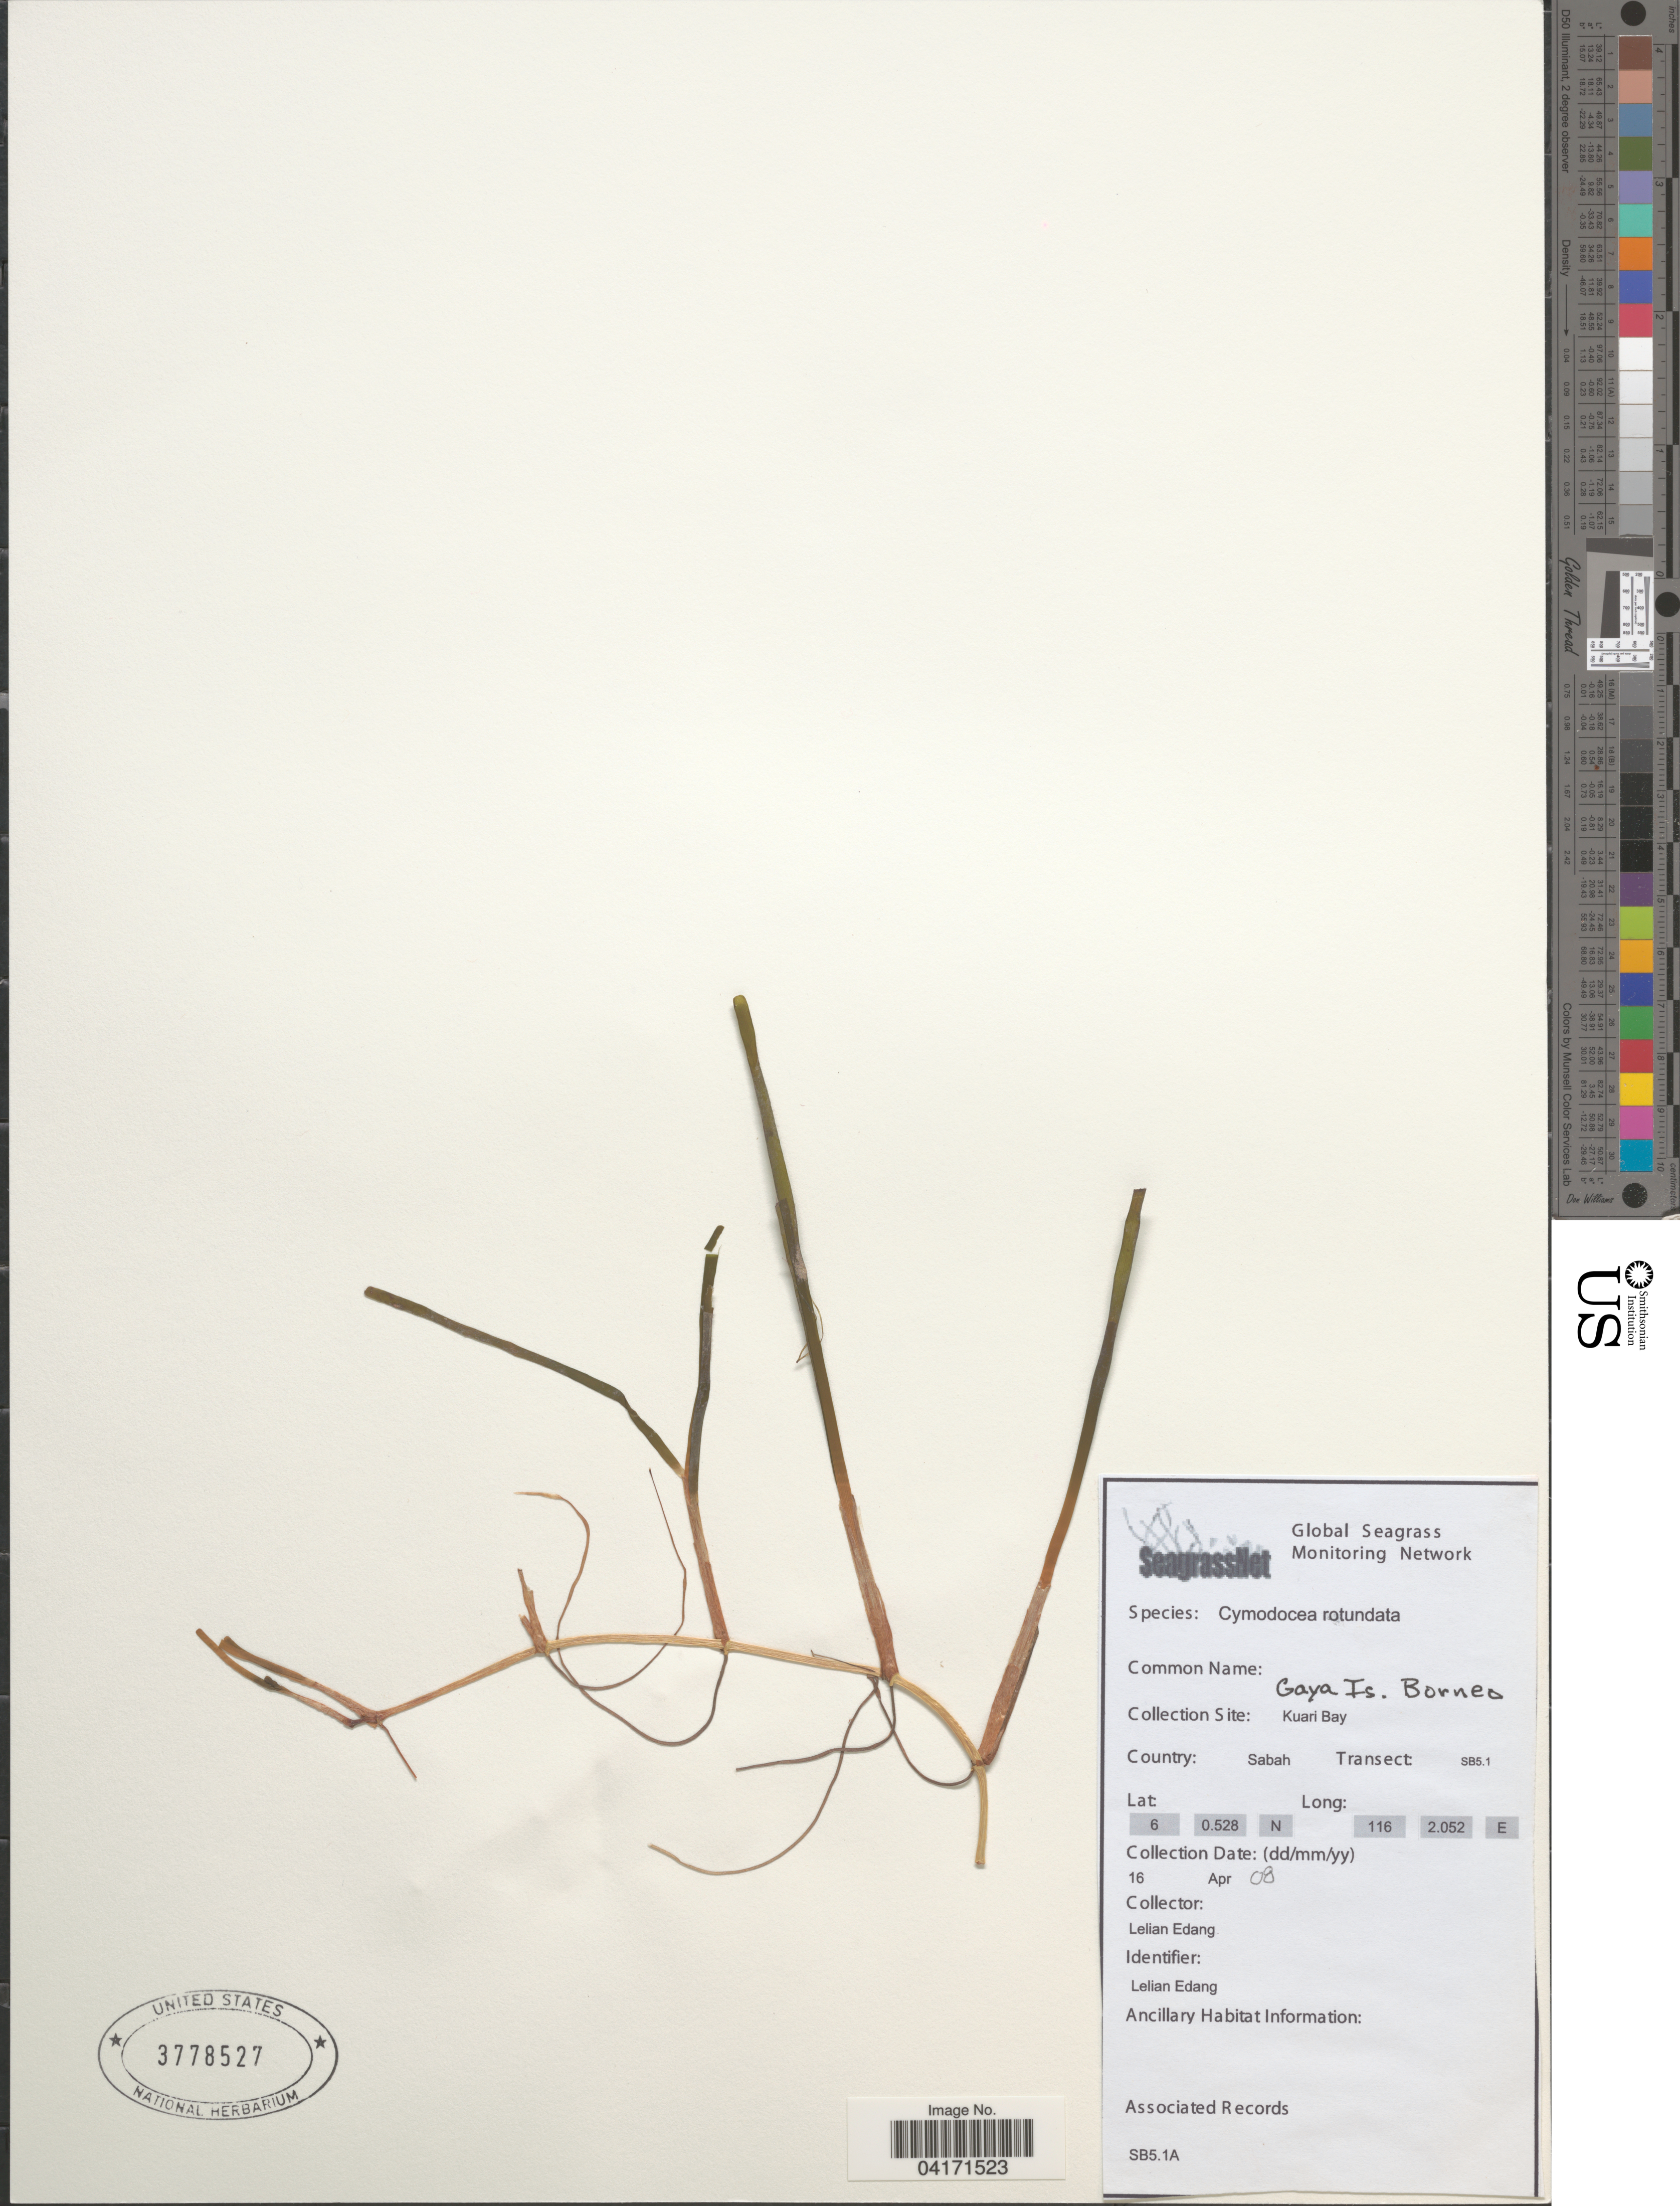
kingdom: Plantae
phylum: Tracheophyta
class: Liliopsida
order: Alismatales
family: Cymodoceaceae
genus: Cymodocea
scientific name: Cymodocea rotundata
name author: Asch. & Schweinf.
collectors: L. Edang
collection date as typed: Transcribed d/m/y: 16/4/8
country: Malaysia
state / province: Sabah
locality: Gaya Is. Borneo. Kuari Bay. Transect: SB5.1.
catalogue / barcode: US 3778527